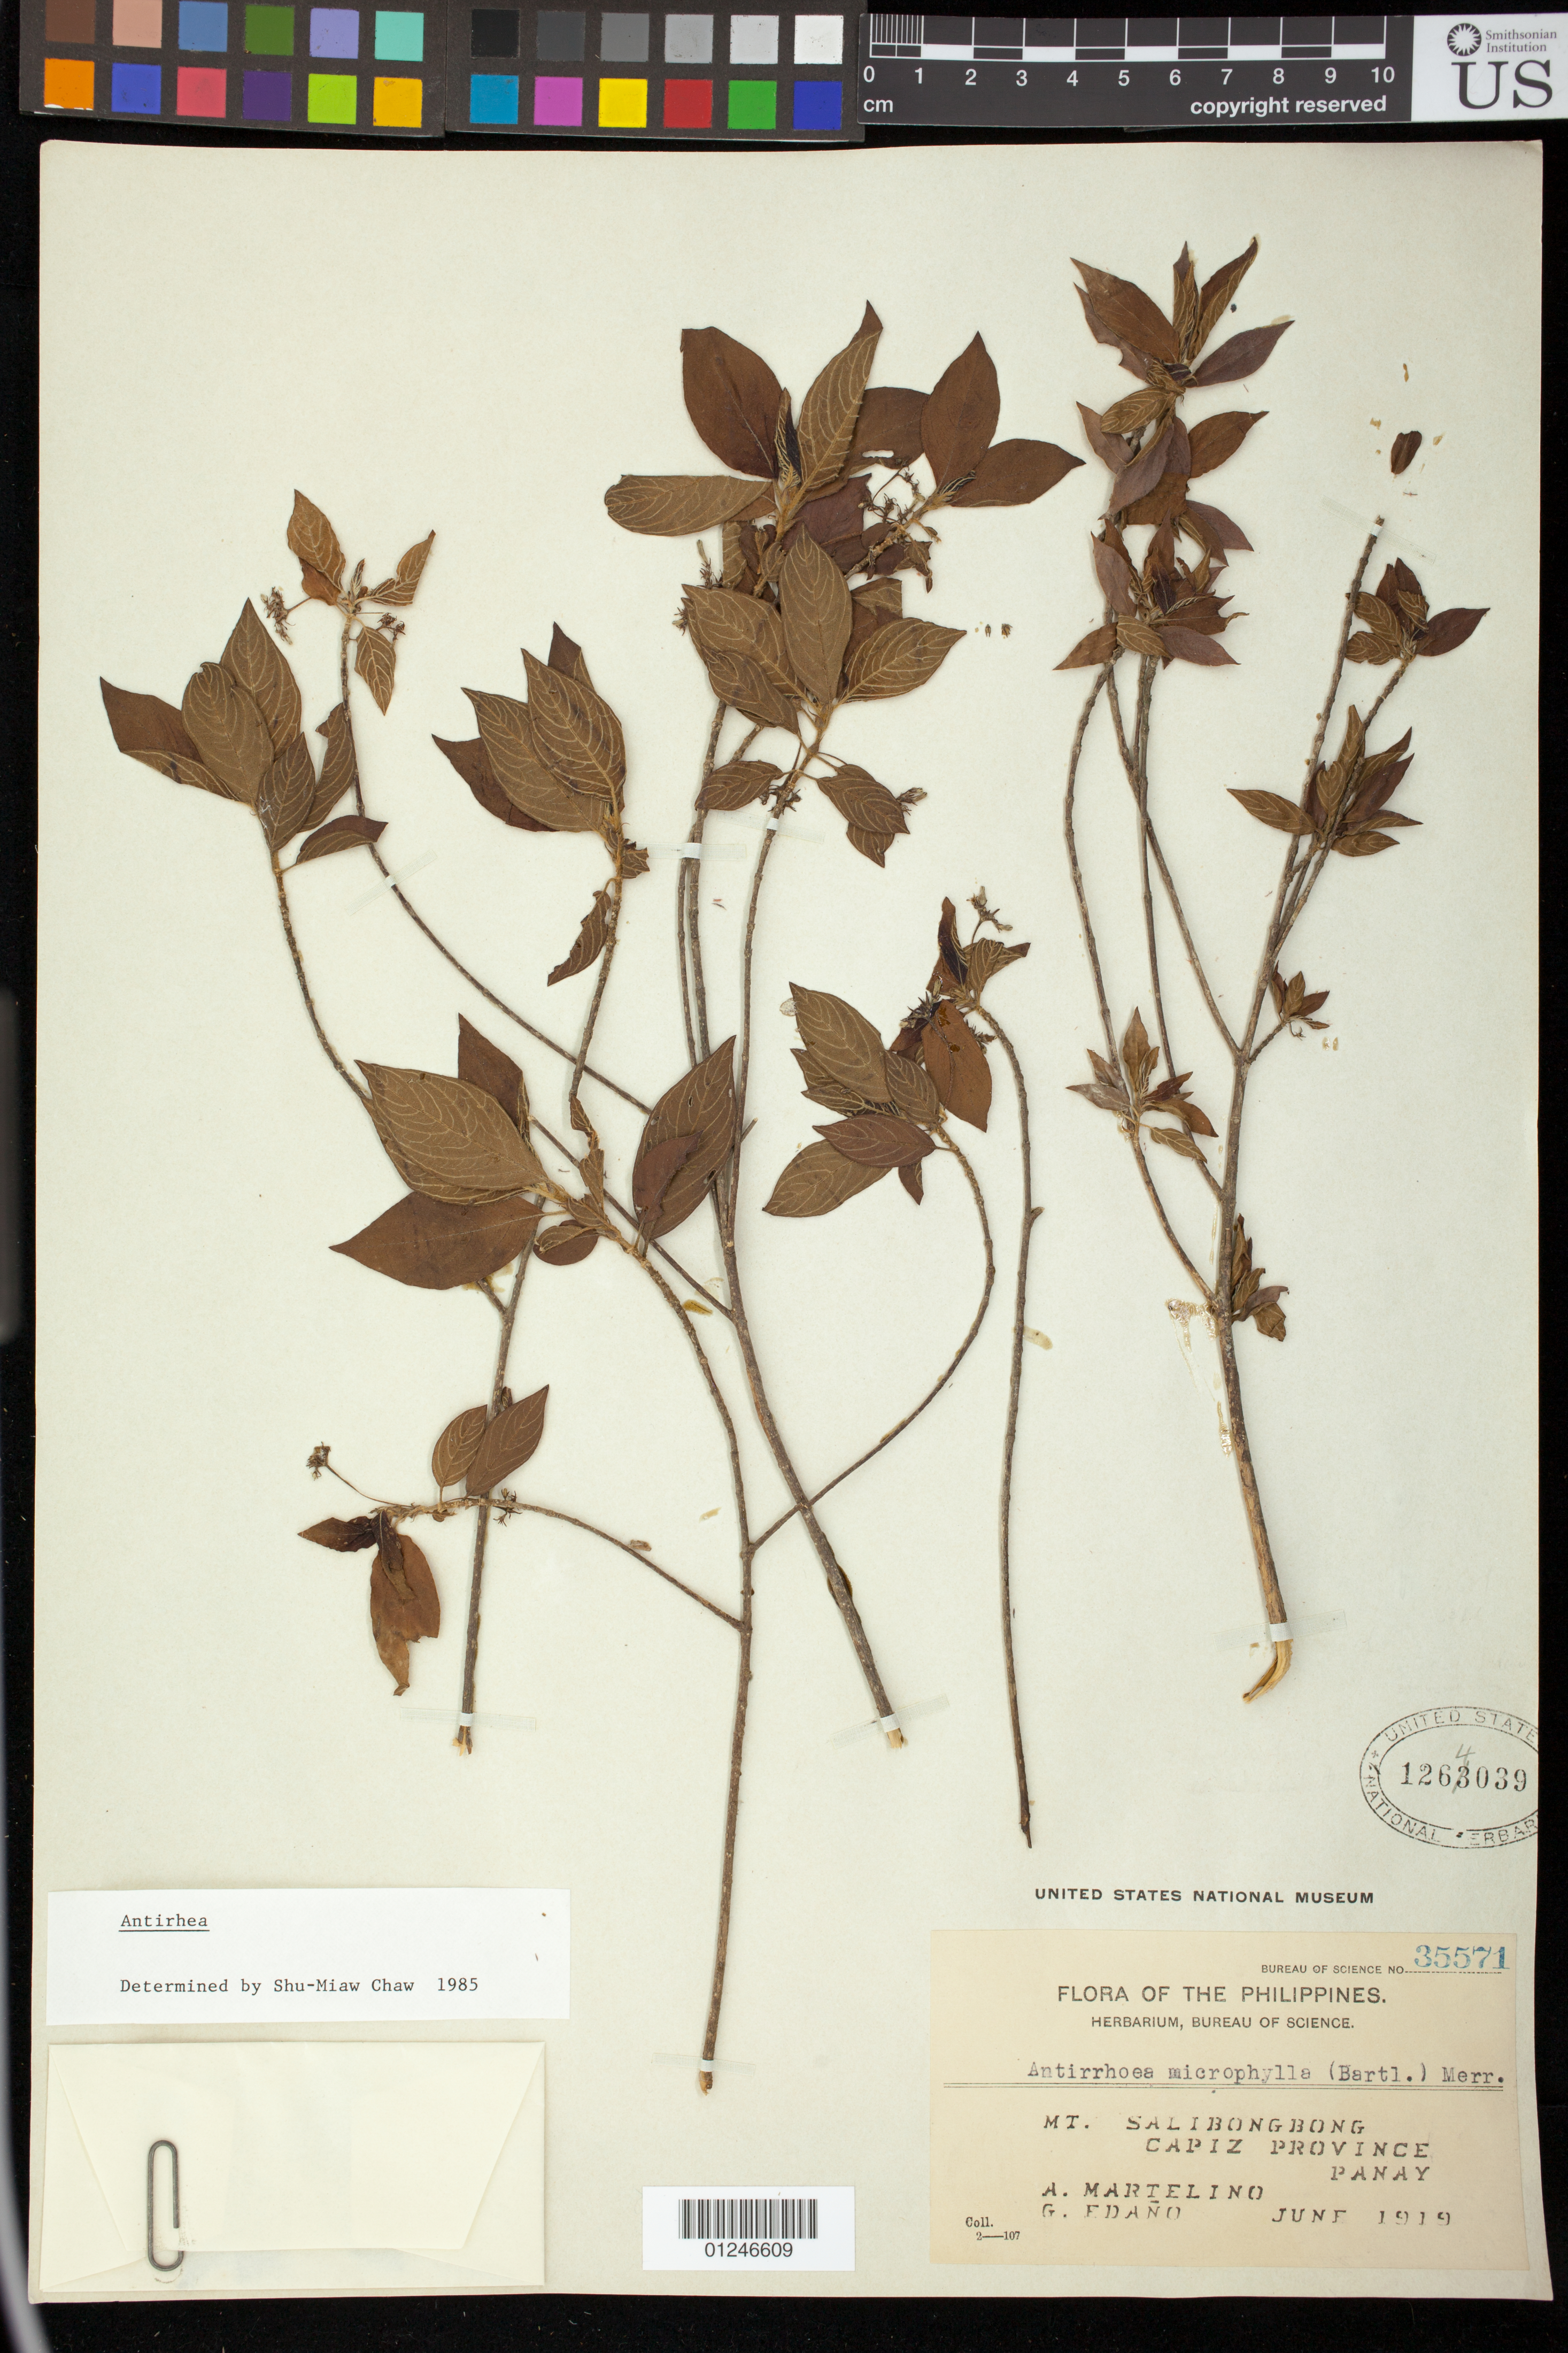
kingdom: Plantae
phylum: Tracheophyta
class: Magnoliopsida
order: Gentianales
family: Rubiaceae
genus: Guettardella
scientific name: Guettardella sp.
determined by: Chavez, J. G.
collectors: A. Martelino & G. E. Edaño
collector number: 2-107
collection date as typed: Jun 1919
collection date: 1919-06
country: Philippines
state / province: Western Visayas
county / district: Capiz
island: Panay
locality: Mt salibongbong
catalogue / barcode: US 1264039